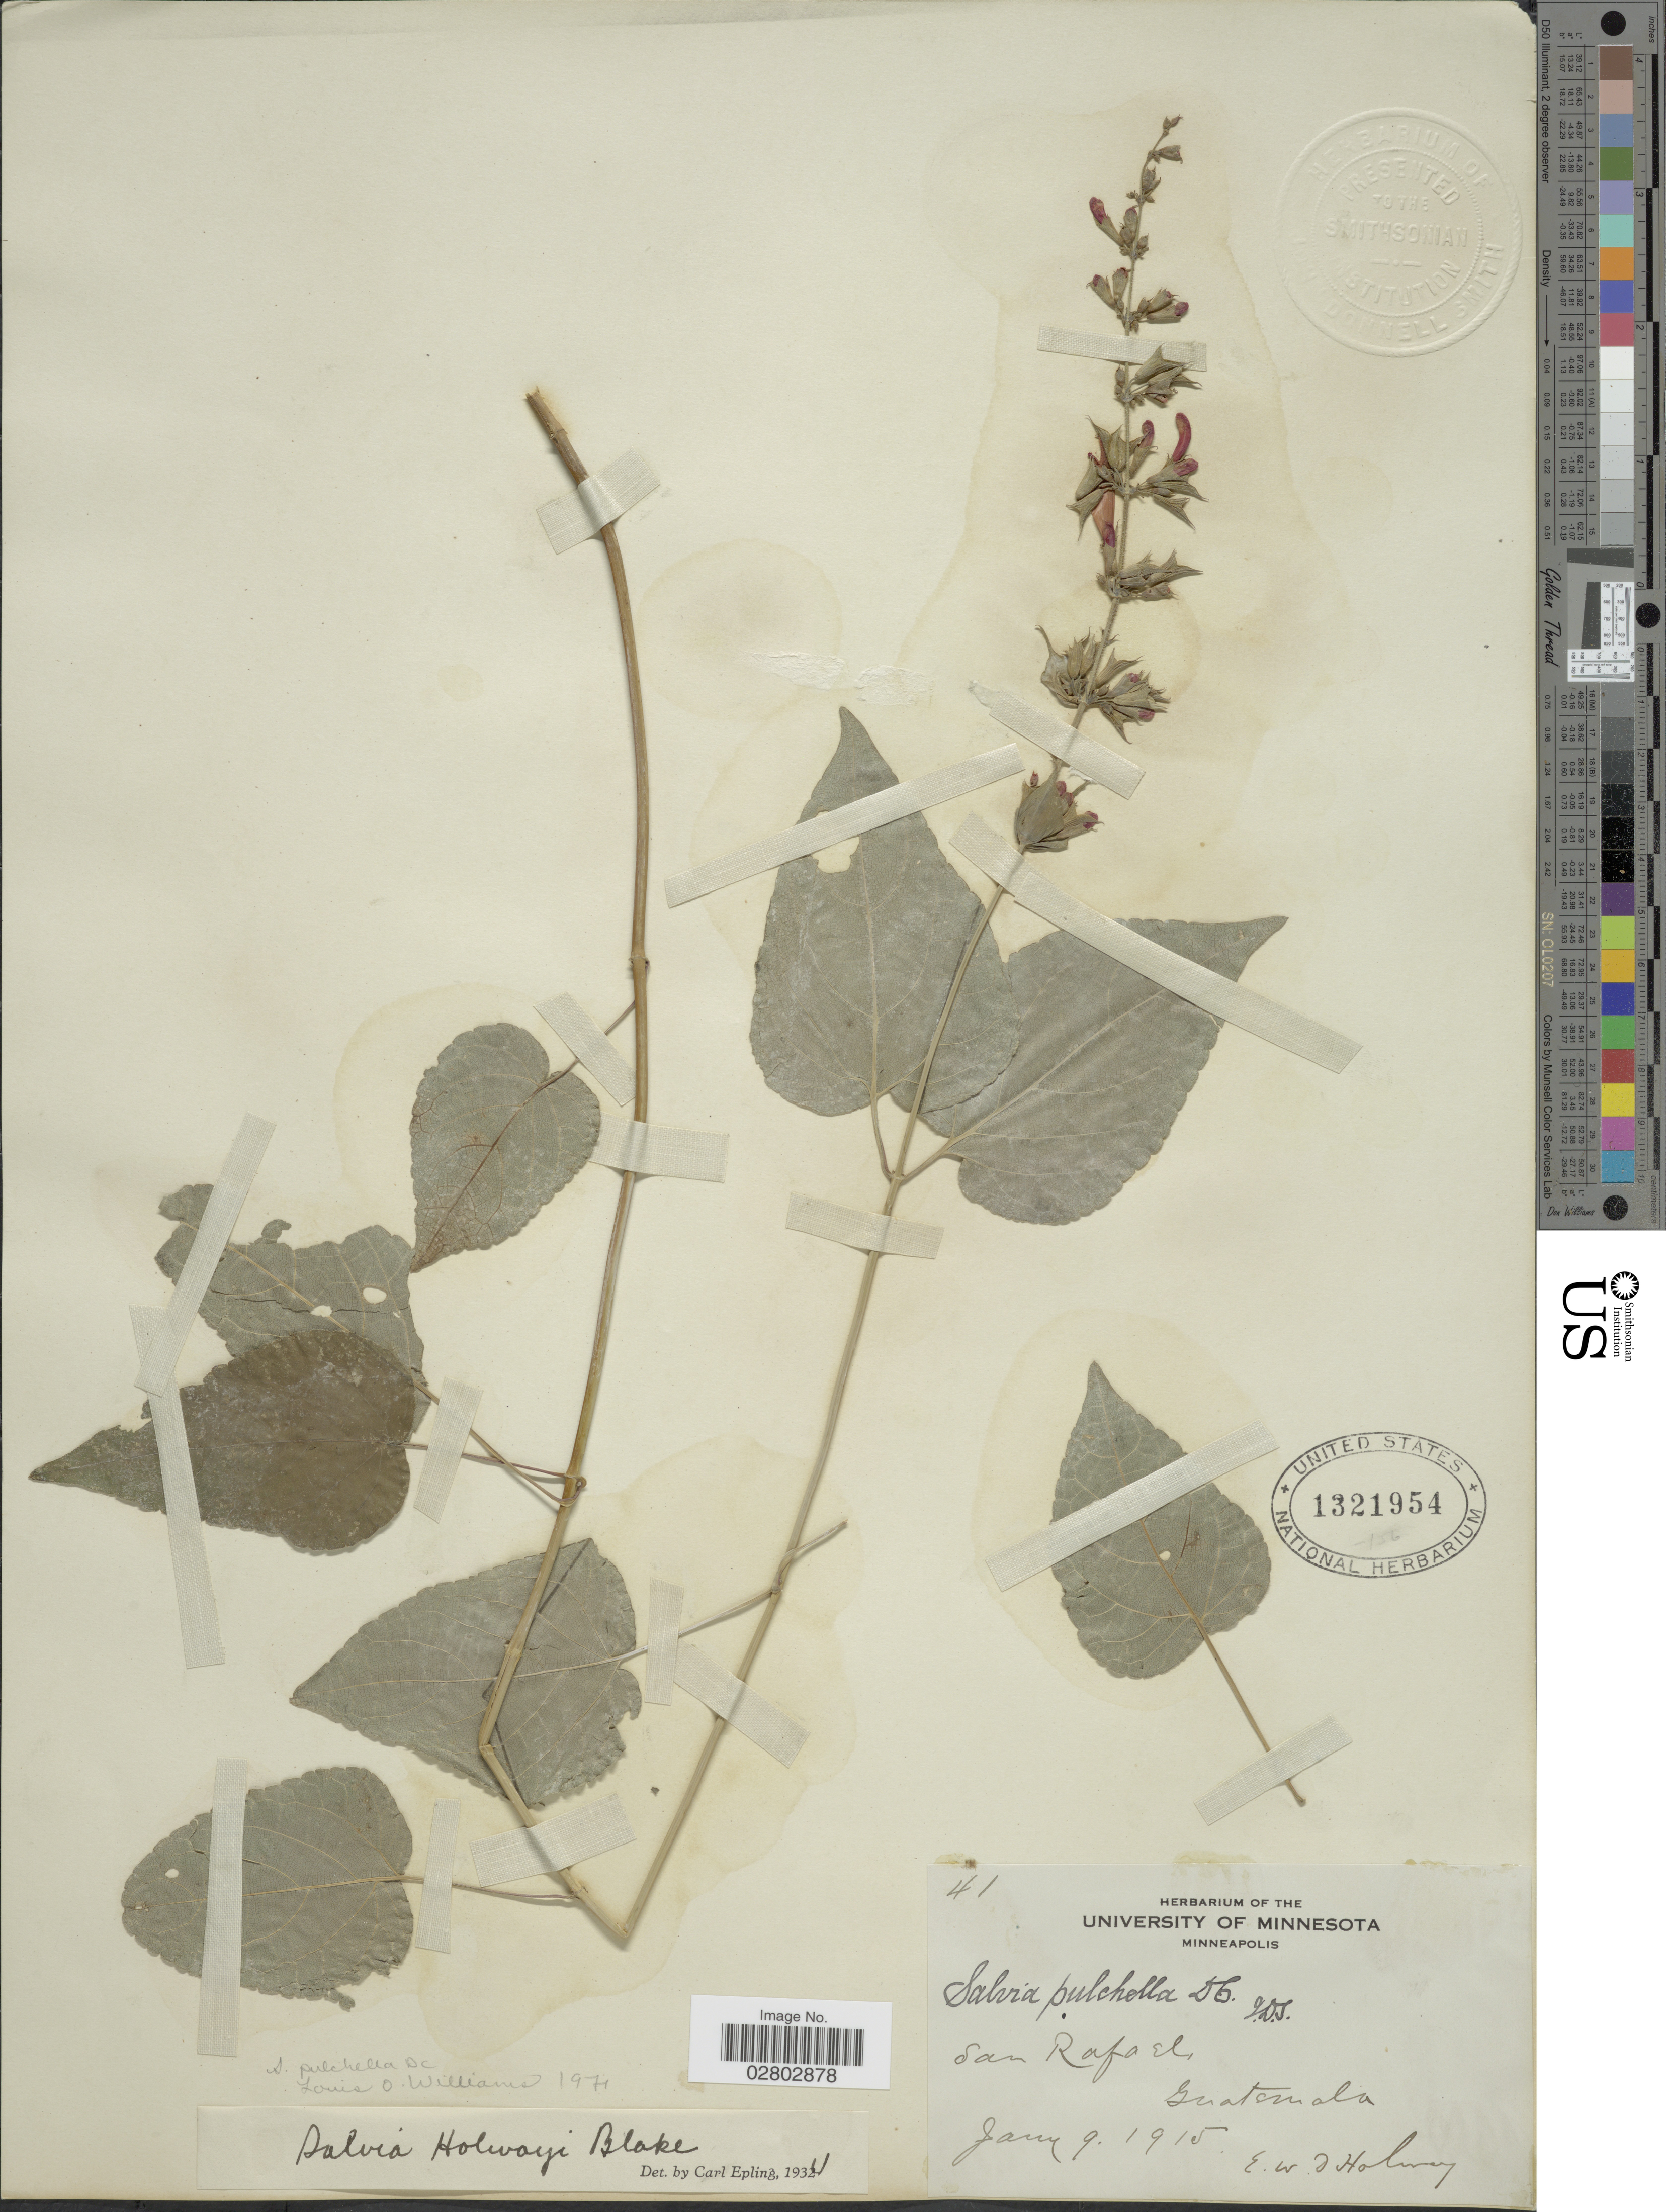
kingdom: Plantae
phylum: Tracheophyta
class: Magnoliopsida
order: Lamiales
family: Lamiaceae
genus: Salvia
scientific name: Salvia pulchella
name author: DC.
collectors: E. W. D. Holway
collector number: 41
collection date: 1915-01-09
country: Guatemala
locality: San Rafael, Guatemala.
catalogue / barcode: US 1321954